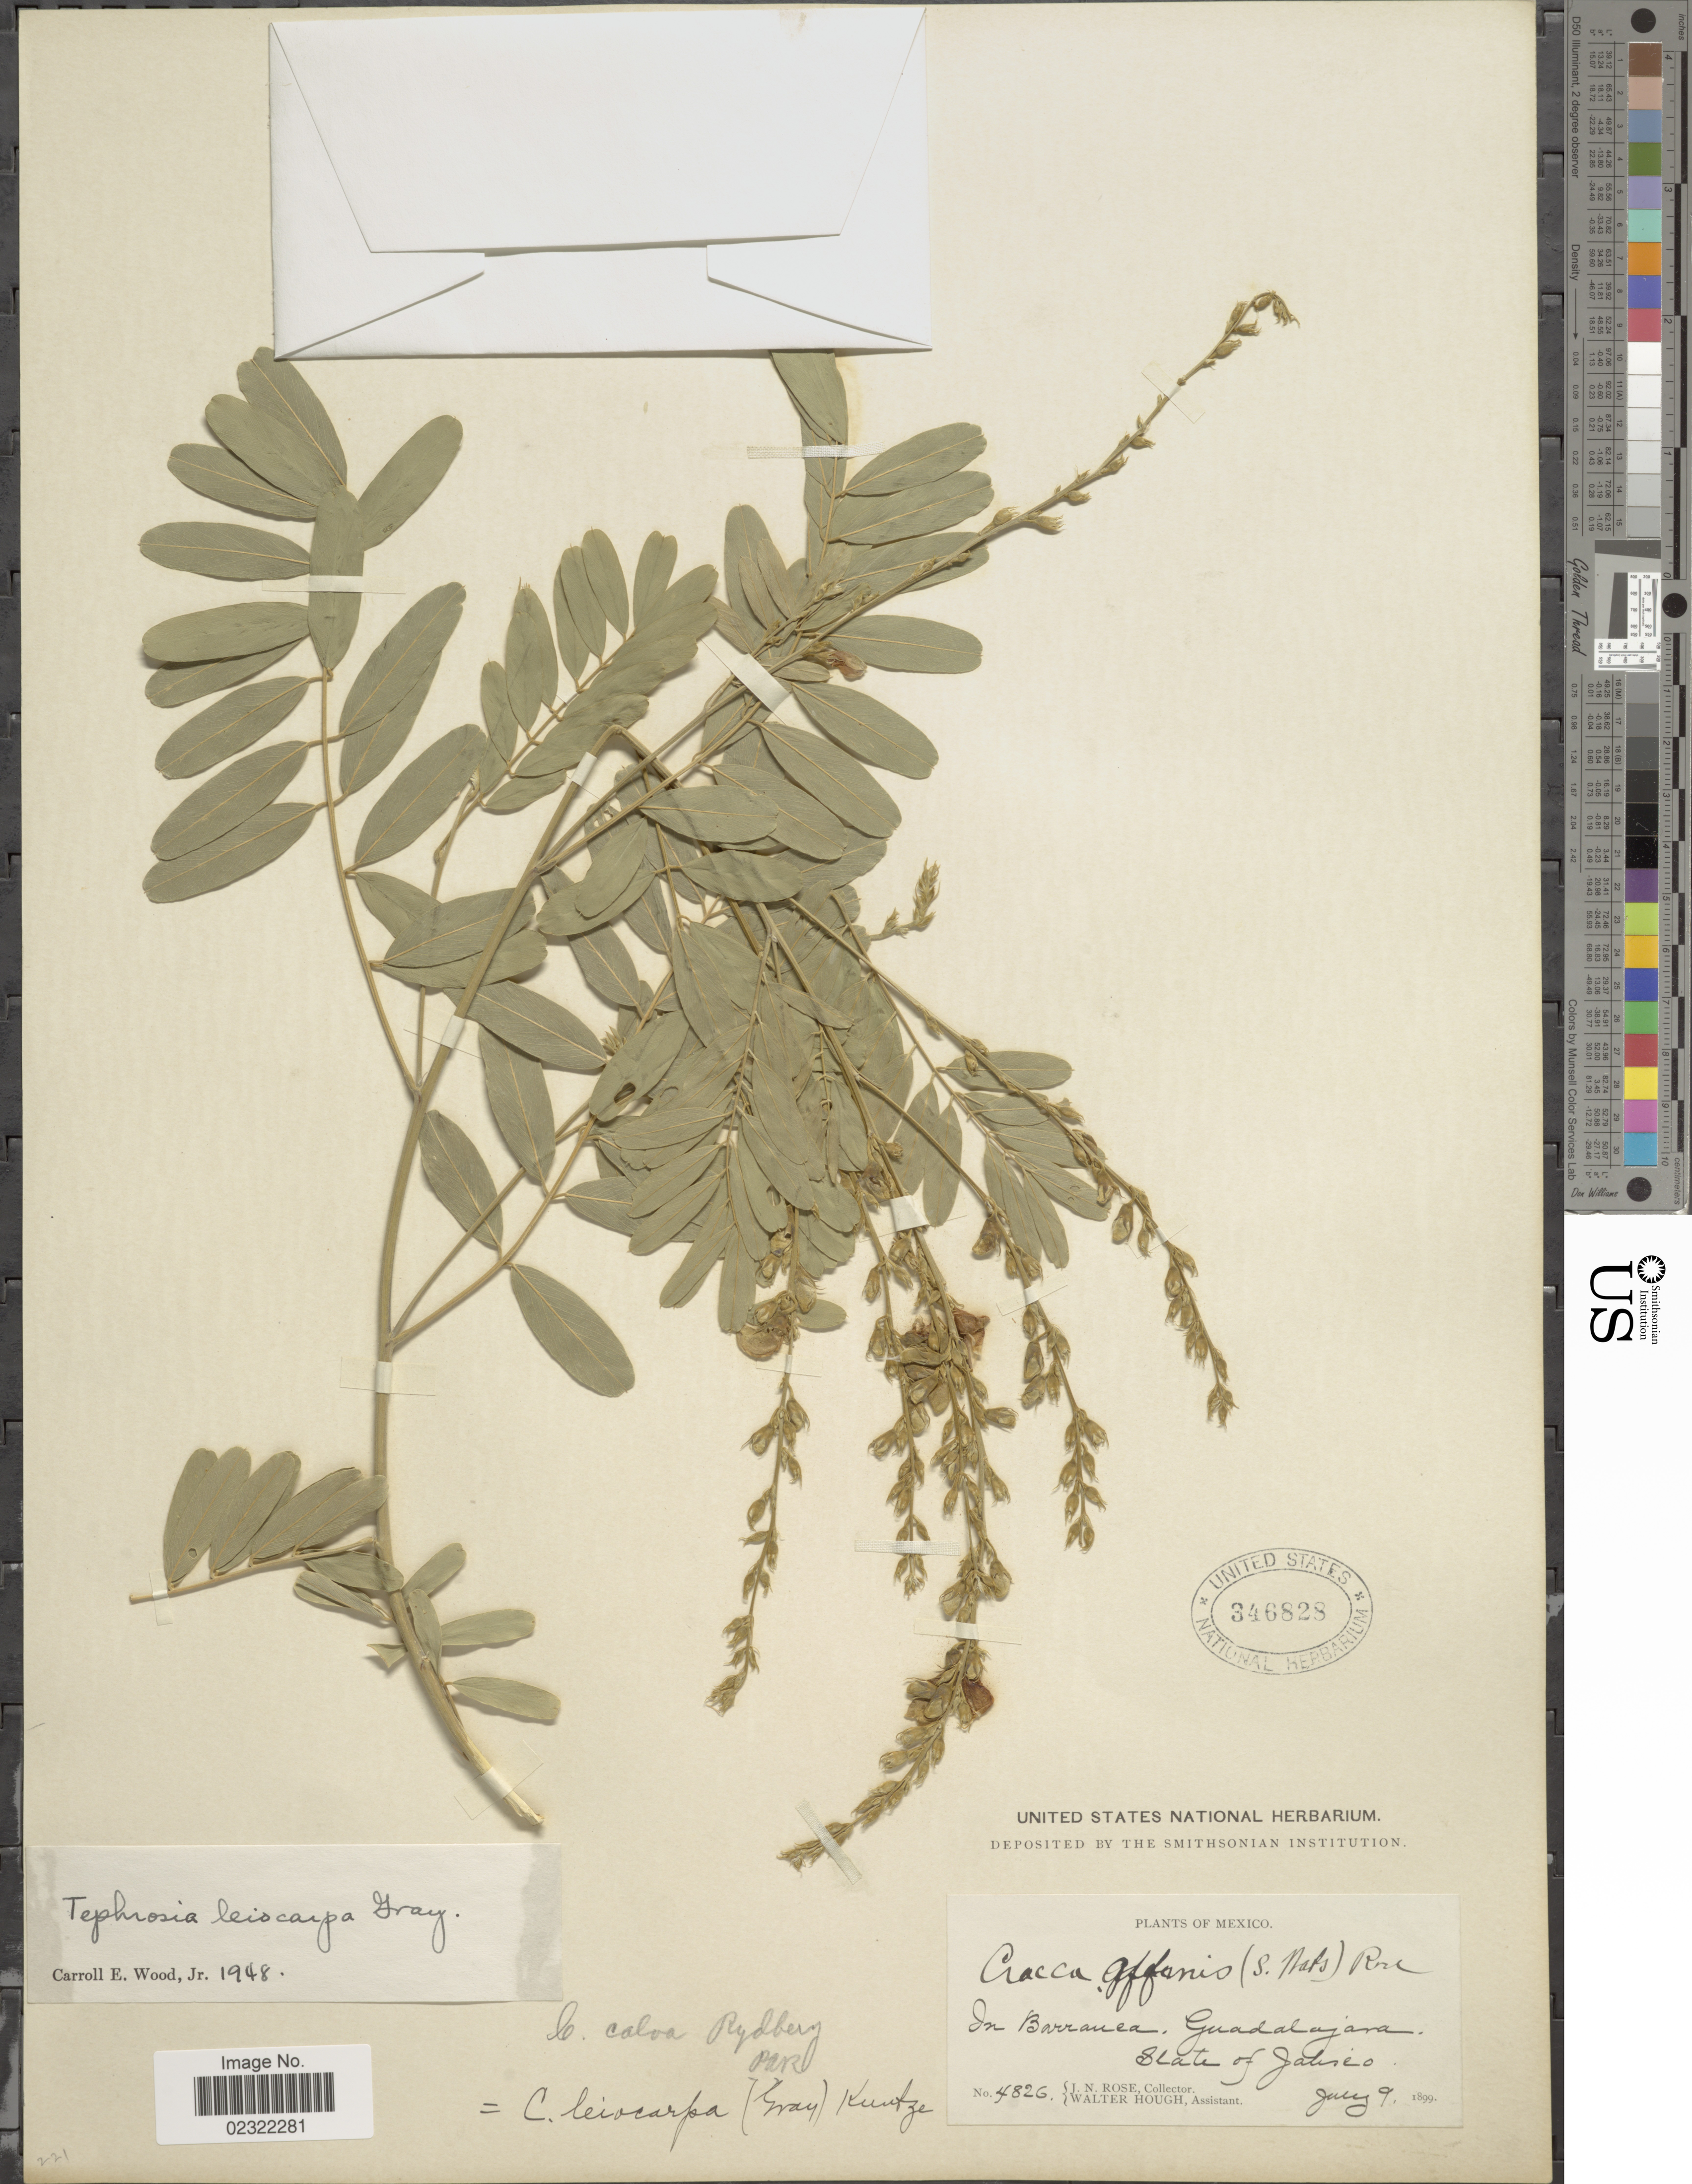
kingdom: Plantae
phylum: Tracheophyta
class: Magnoliopsida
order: Fabales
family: Fabaceae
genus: Tephrosia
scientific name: Tephrosia leiocarpa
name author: A. Gray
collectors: J. N. Rose & W. Hough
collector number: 4826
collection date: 1899-07-09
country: Mexico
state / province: México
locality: Mexico, In barranca, Guadalajara, State of Jalisco.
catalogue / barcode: US 346828